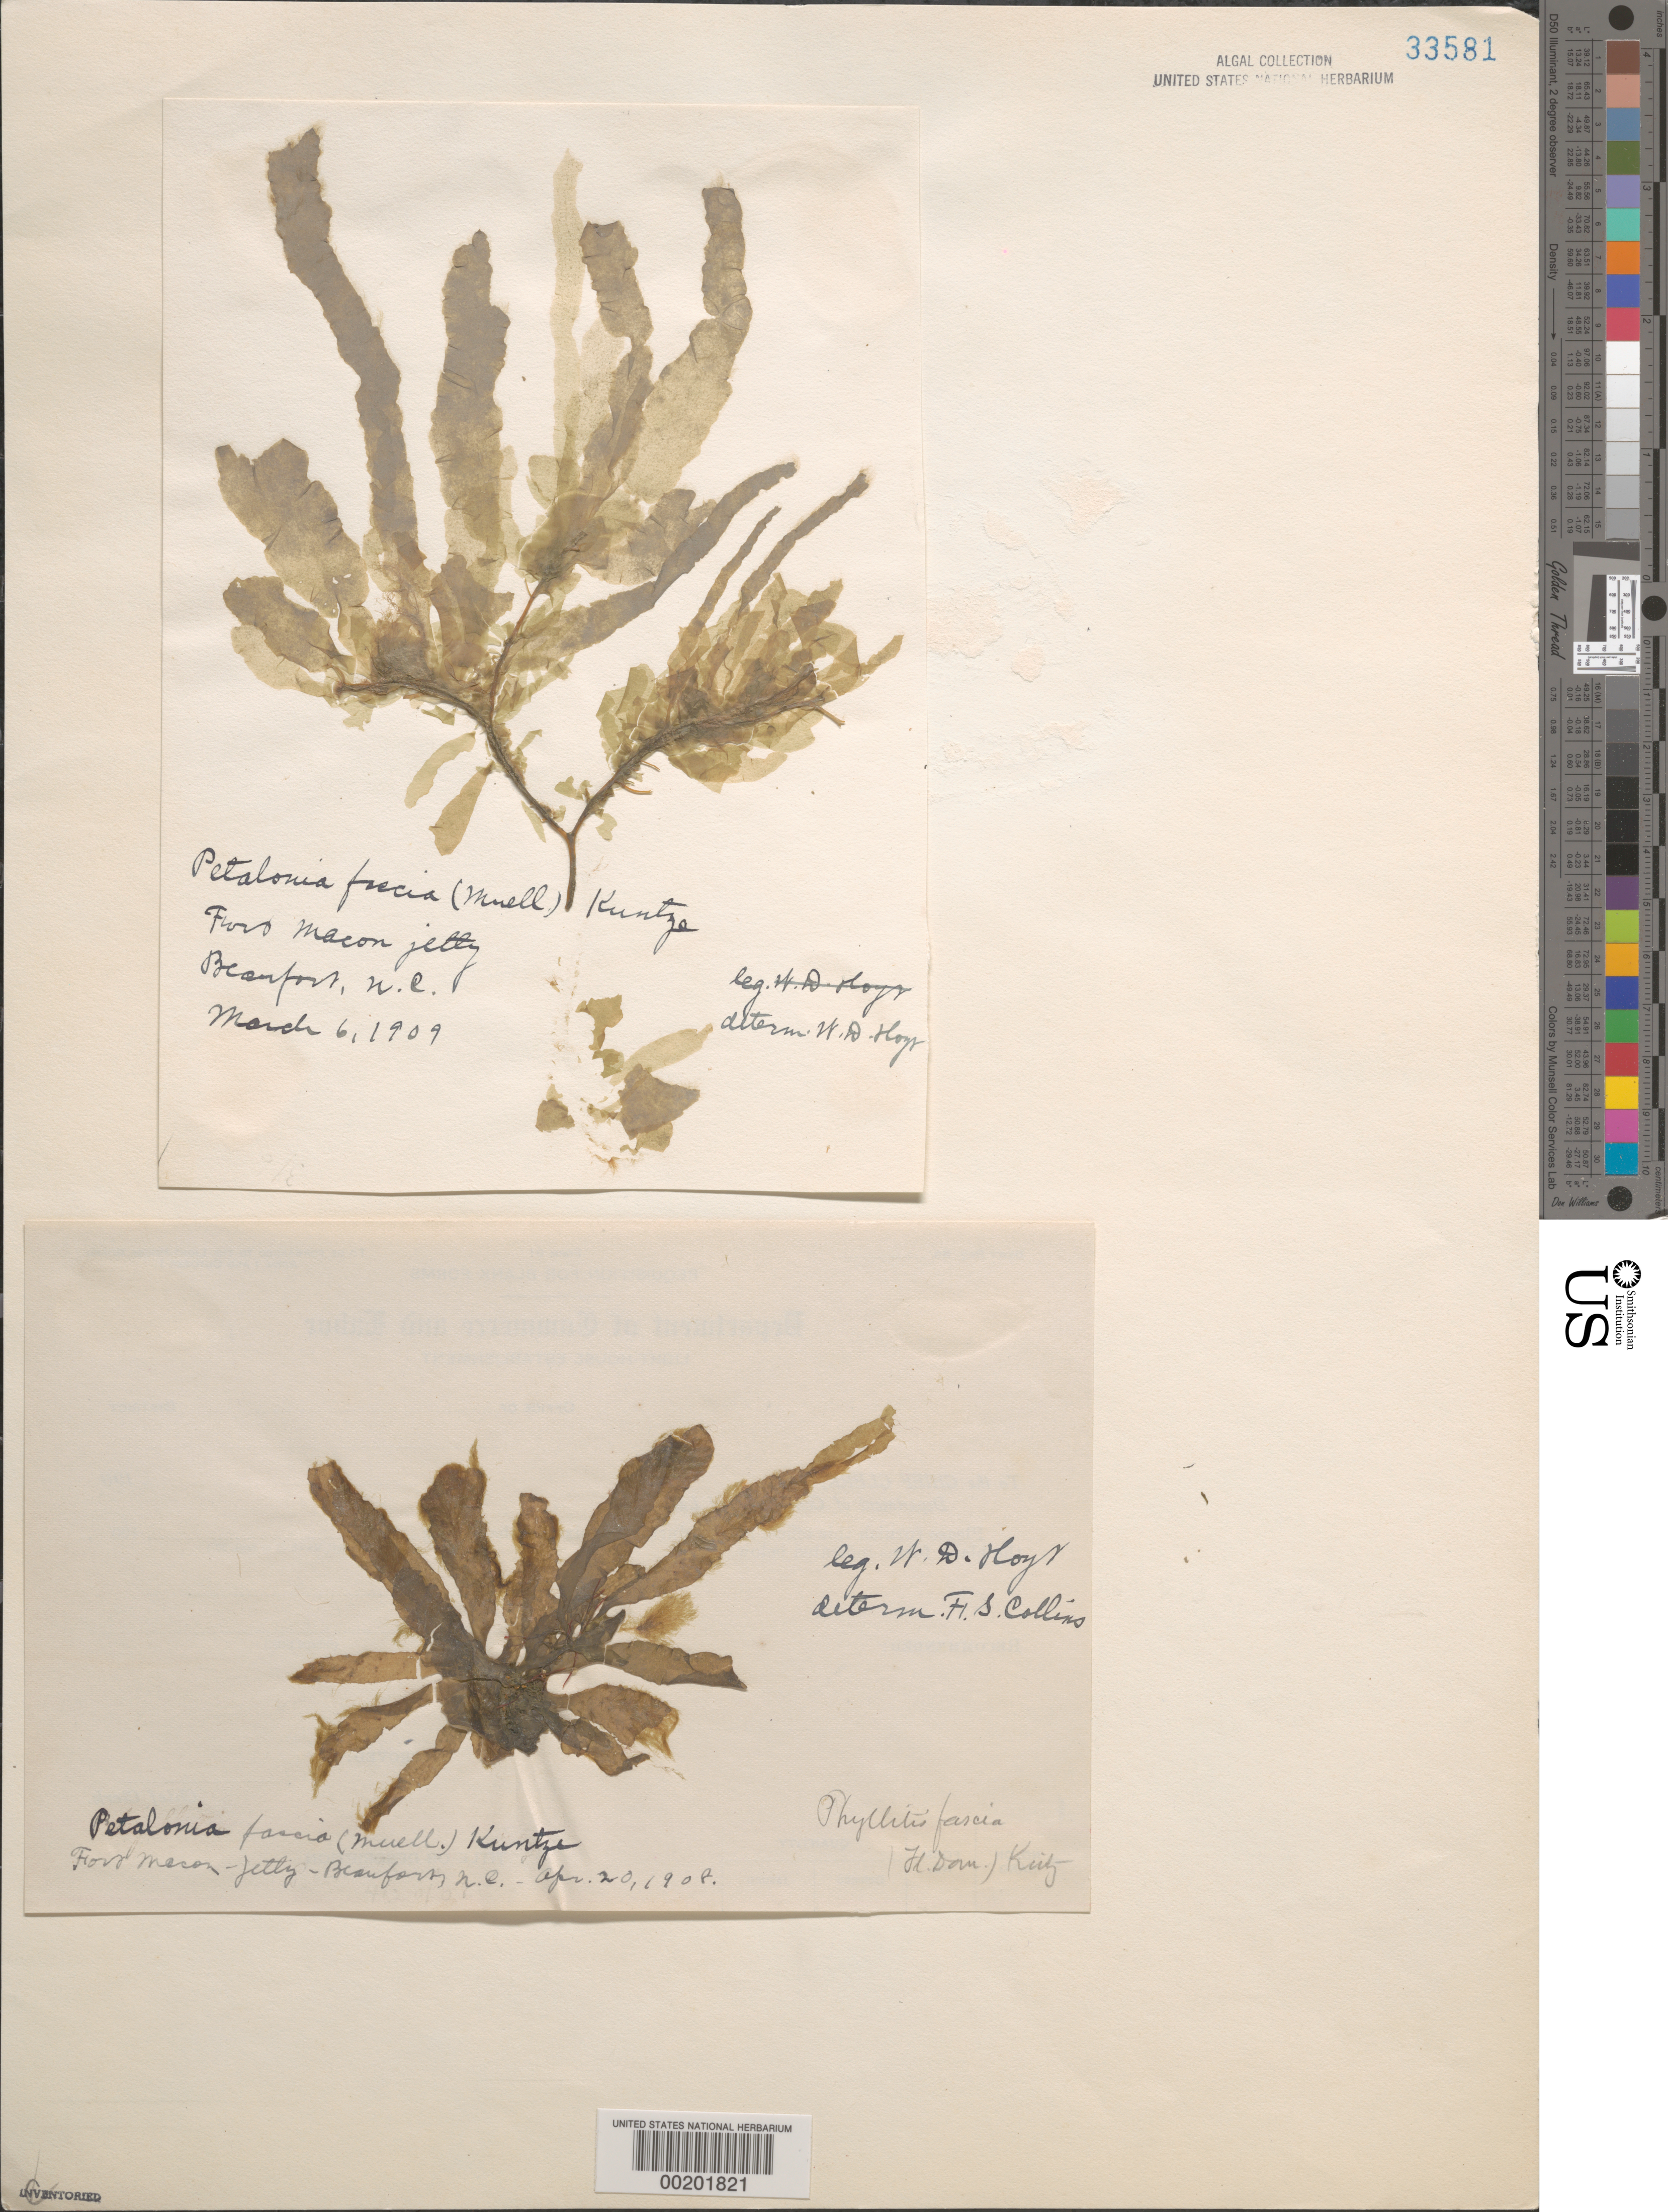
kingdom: Chromista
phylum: Ochrophyta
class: Phaeophyceae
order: Scytosiphonales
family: Scytosiphonaceae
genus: Petalonia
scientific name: Petalonia fascia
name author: (O.F. Müller) Kuntze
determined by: Collins, Frank S.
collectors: W. D. Hoyt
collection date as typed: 20 Apr 1908 AND 06 Mar 1909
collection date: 1908-04-20,1909-03-06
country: United States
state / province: North Carolina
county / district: Carteret County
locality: Beaufort, Fort Macon jetty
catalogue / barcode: US 33581